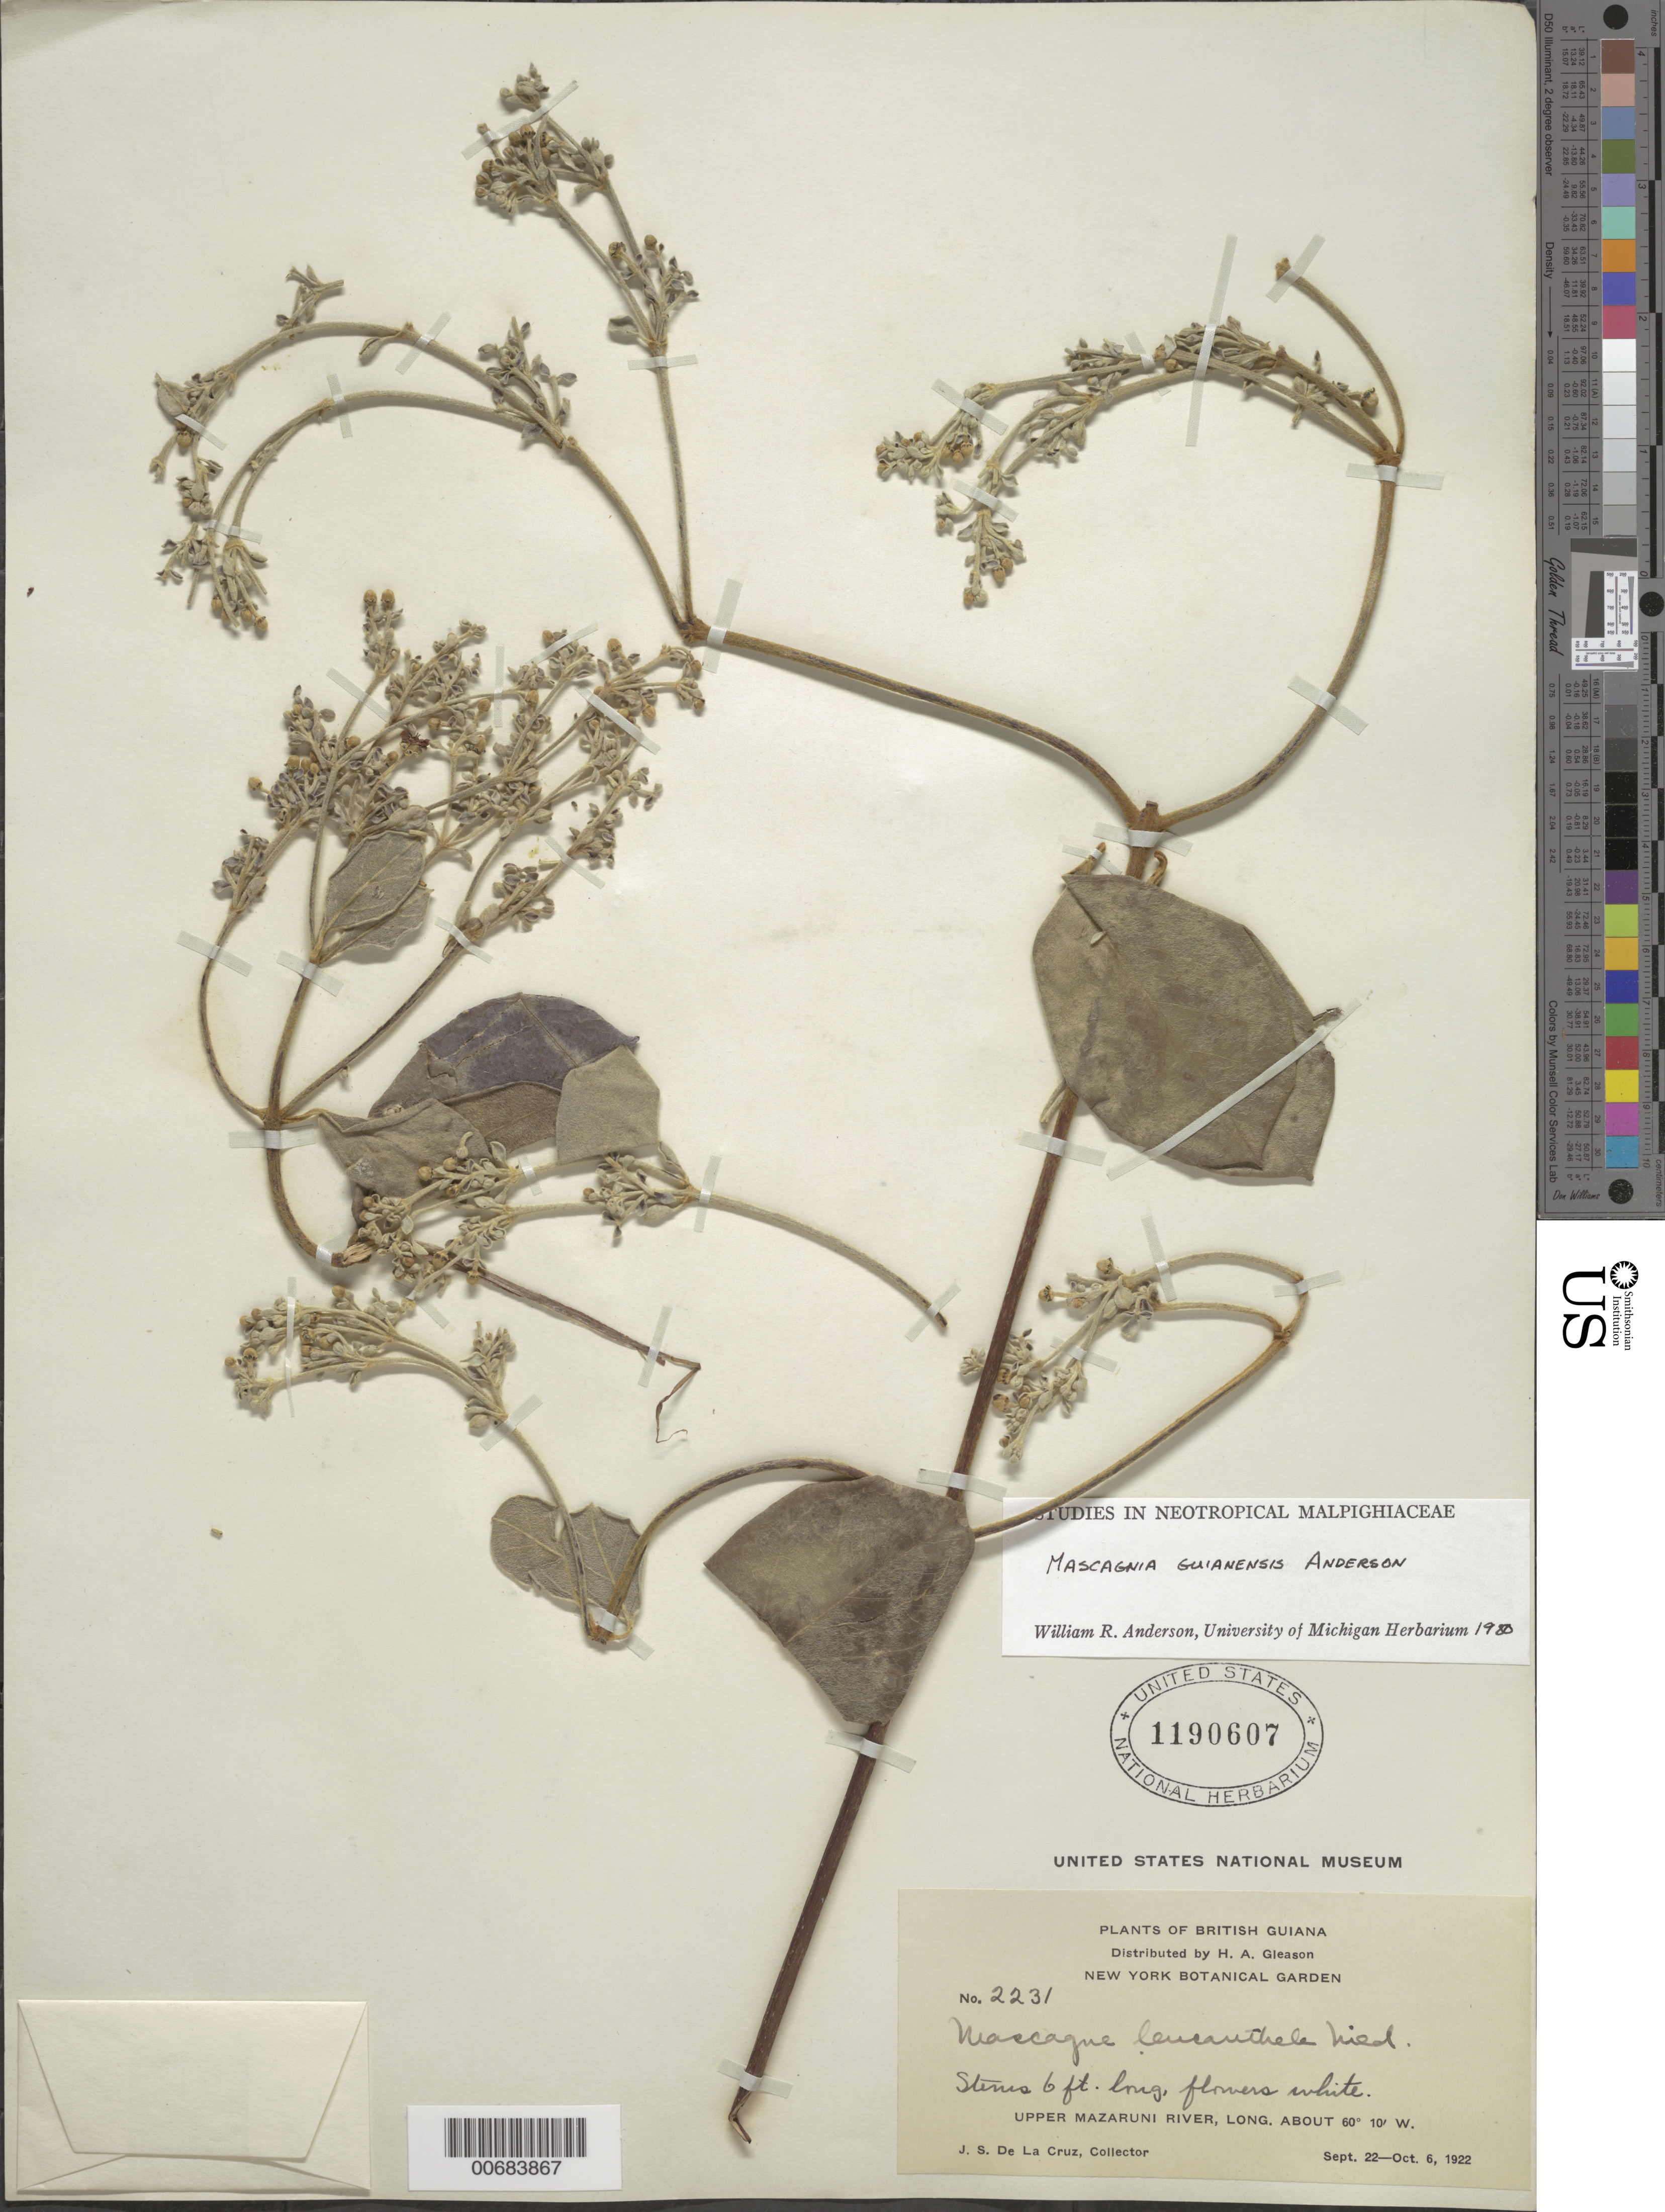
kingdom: Plantae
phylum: Tracheophyta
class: Magnoliopsida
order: Malpighiales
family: Malpighiaceae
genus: Mascagnia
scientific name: Mascagnia guianensis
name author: W.R. Anderson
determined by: Anderson, W. R., (MICH), University of Michigan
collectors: J. S. de la Cruz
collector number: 2231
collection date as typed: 22-Sep-22 to 6-Oct-22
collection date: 1922-09-22/1922-10-06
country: Guyana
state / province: Cuyuni-Mazaruni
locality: Upper Mazaruni R.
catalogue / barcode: US 1190607